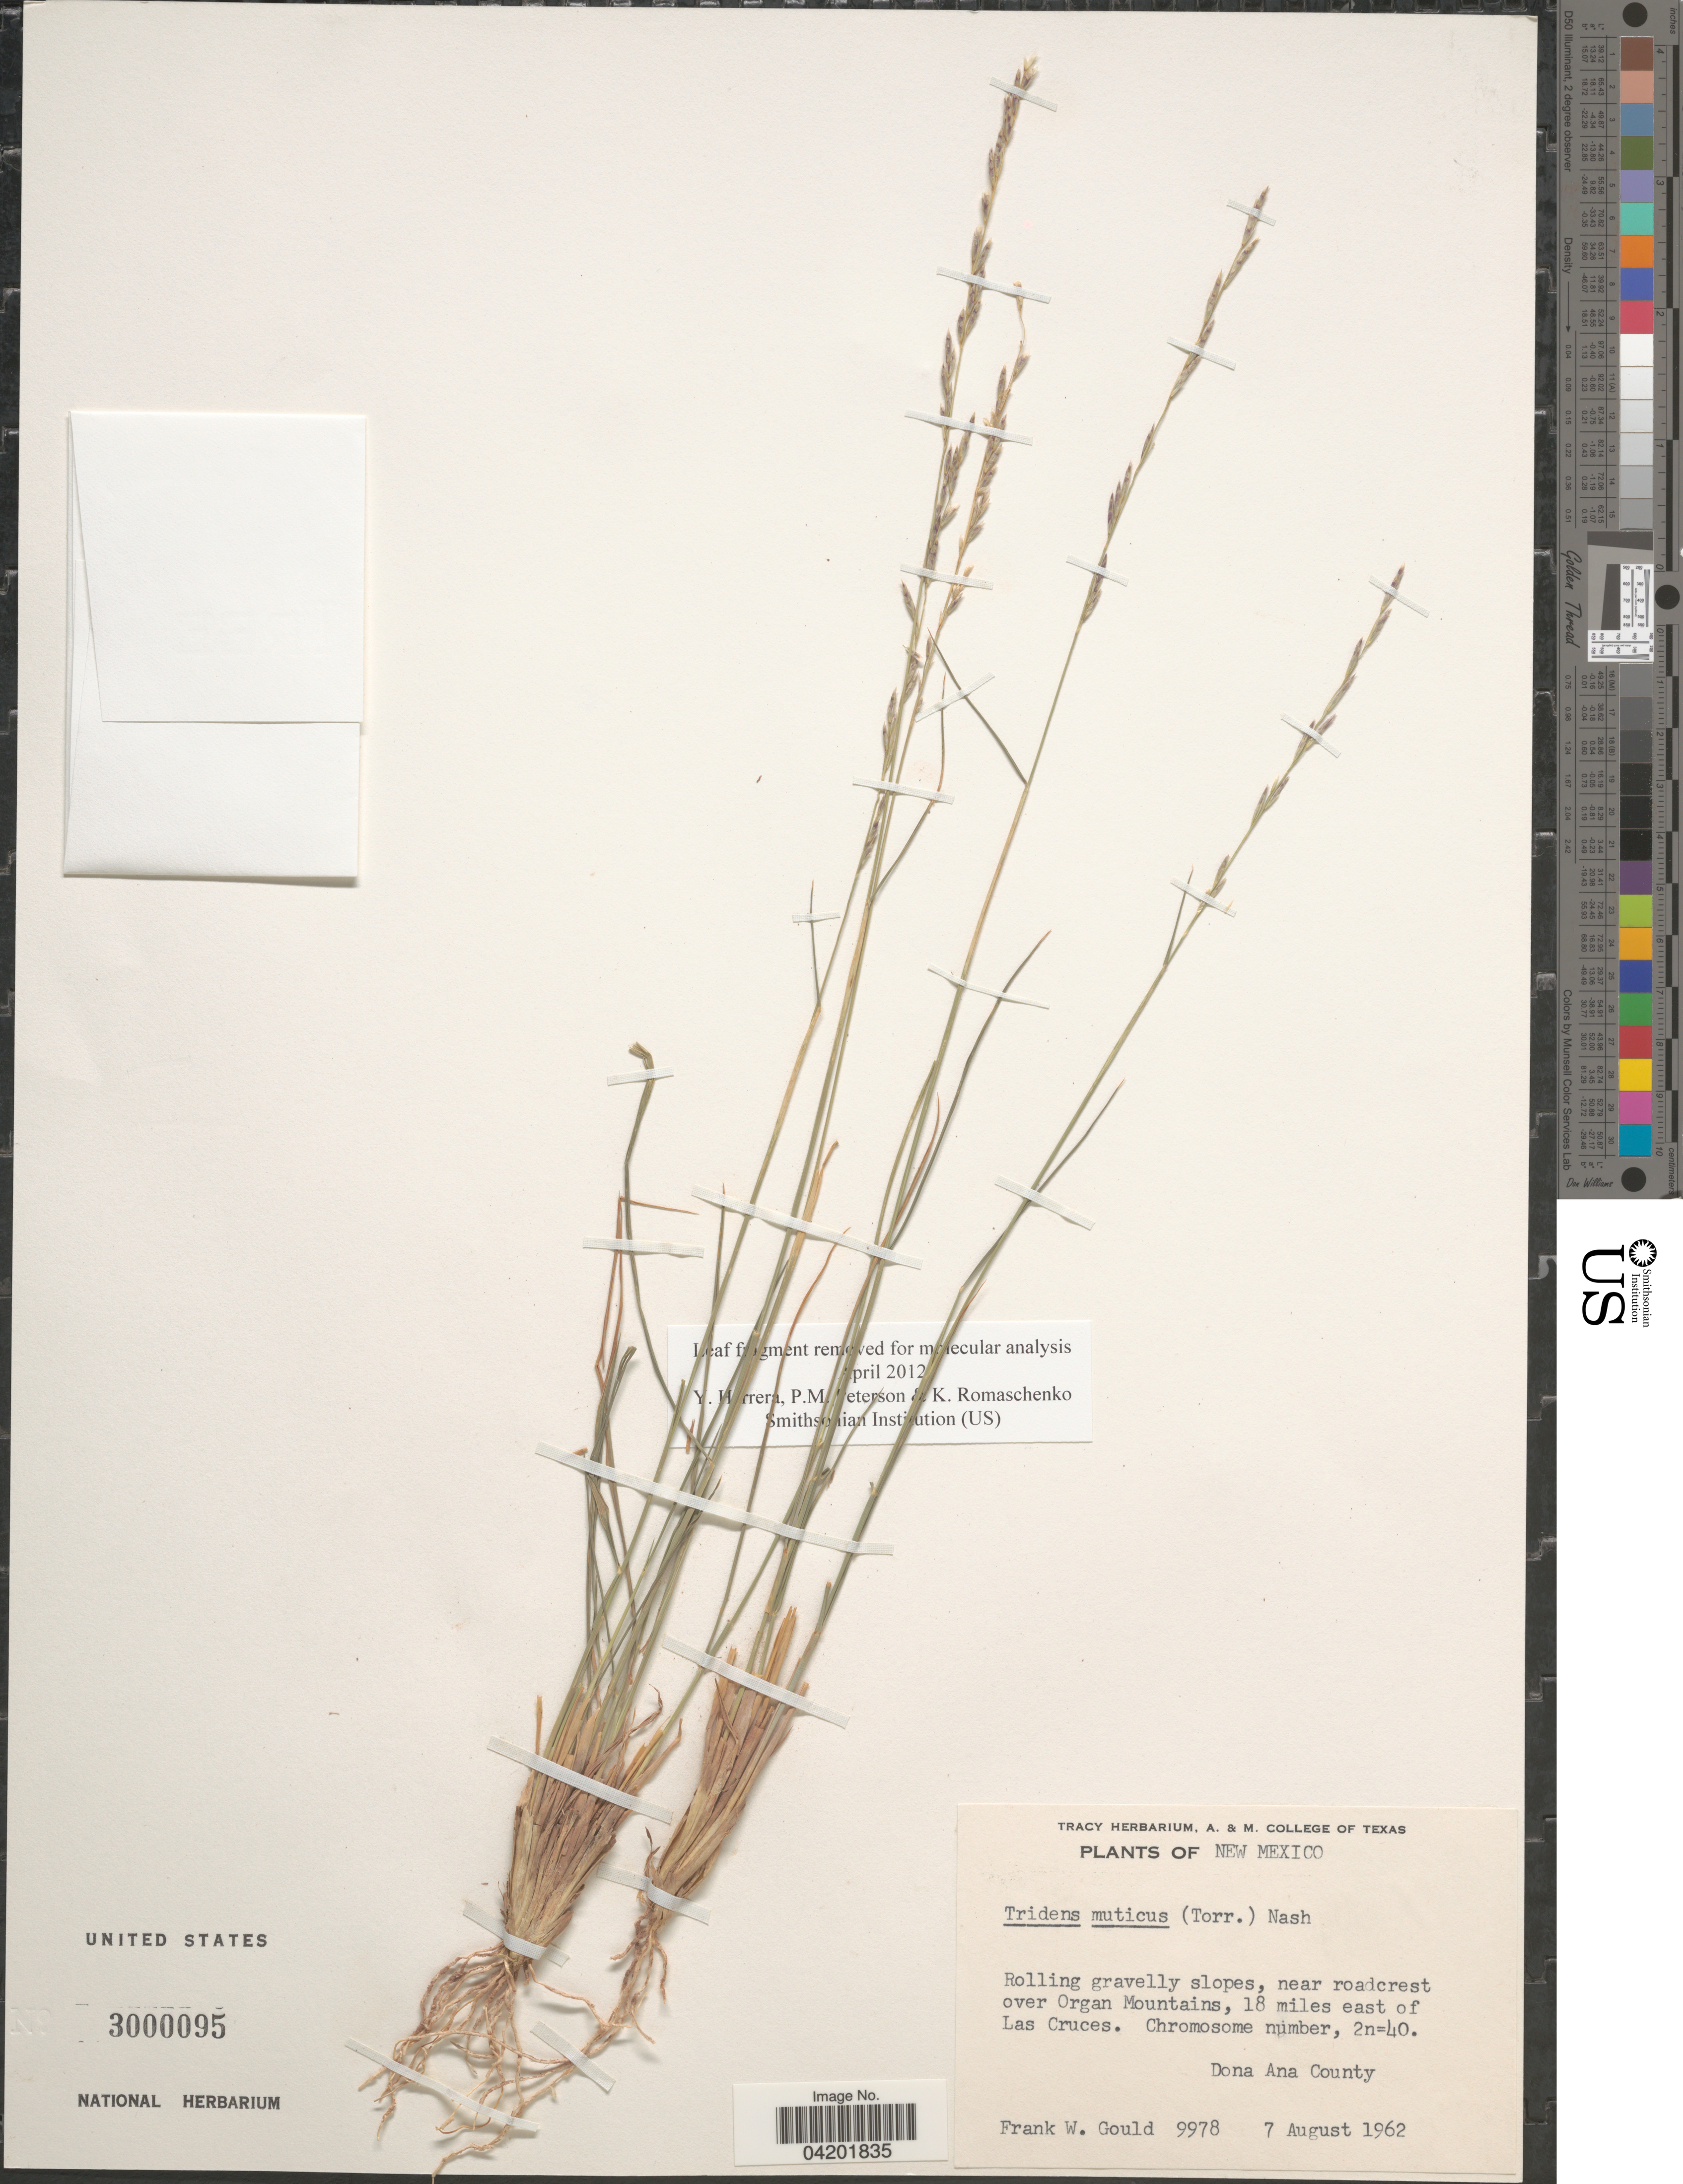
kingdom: Plantae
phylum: Tracheophyta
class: Liliopsida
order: Poales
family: Poaceae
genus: Tridentopsis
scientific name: Tridentopsis mutica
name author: (Torr.) P.M. Peterson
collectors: F. W. Gould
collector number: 9978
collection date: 1962-08-07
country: United States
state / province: New Mexico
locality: Rolling gravelly slopes, near roadcrest over Organ Mountains, 18 miles east of Las Cruces. Dona Ana County.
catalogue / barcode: US 3000095